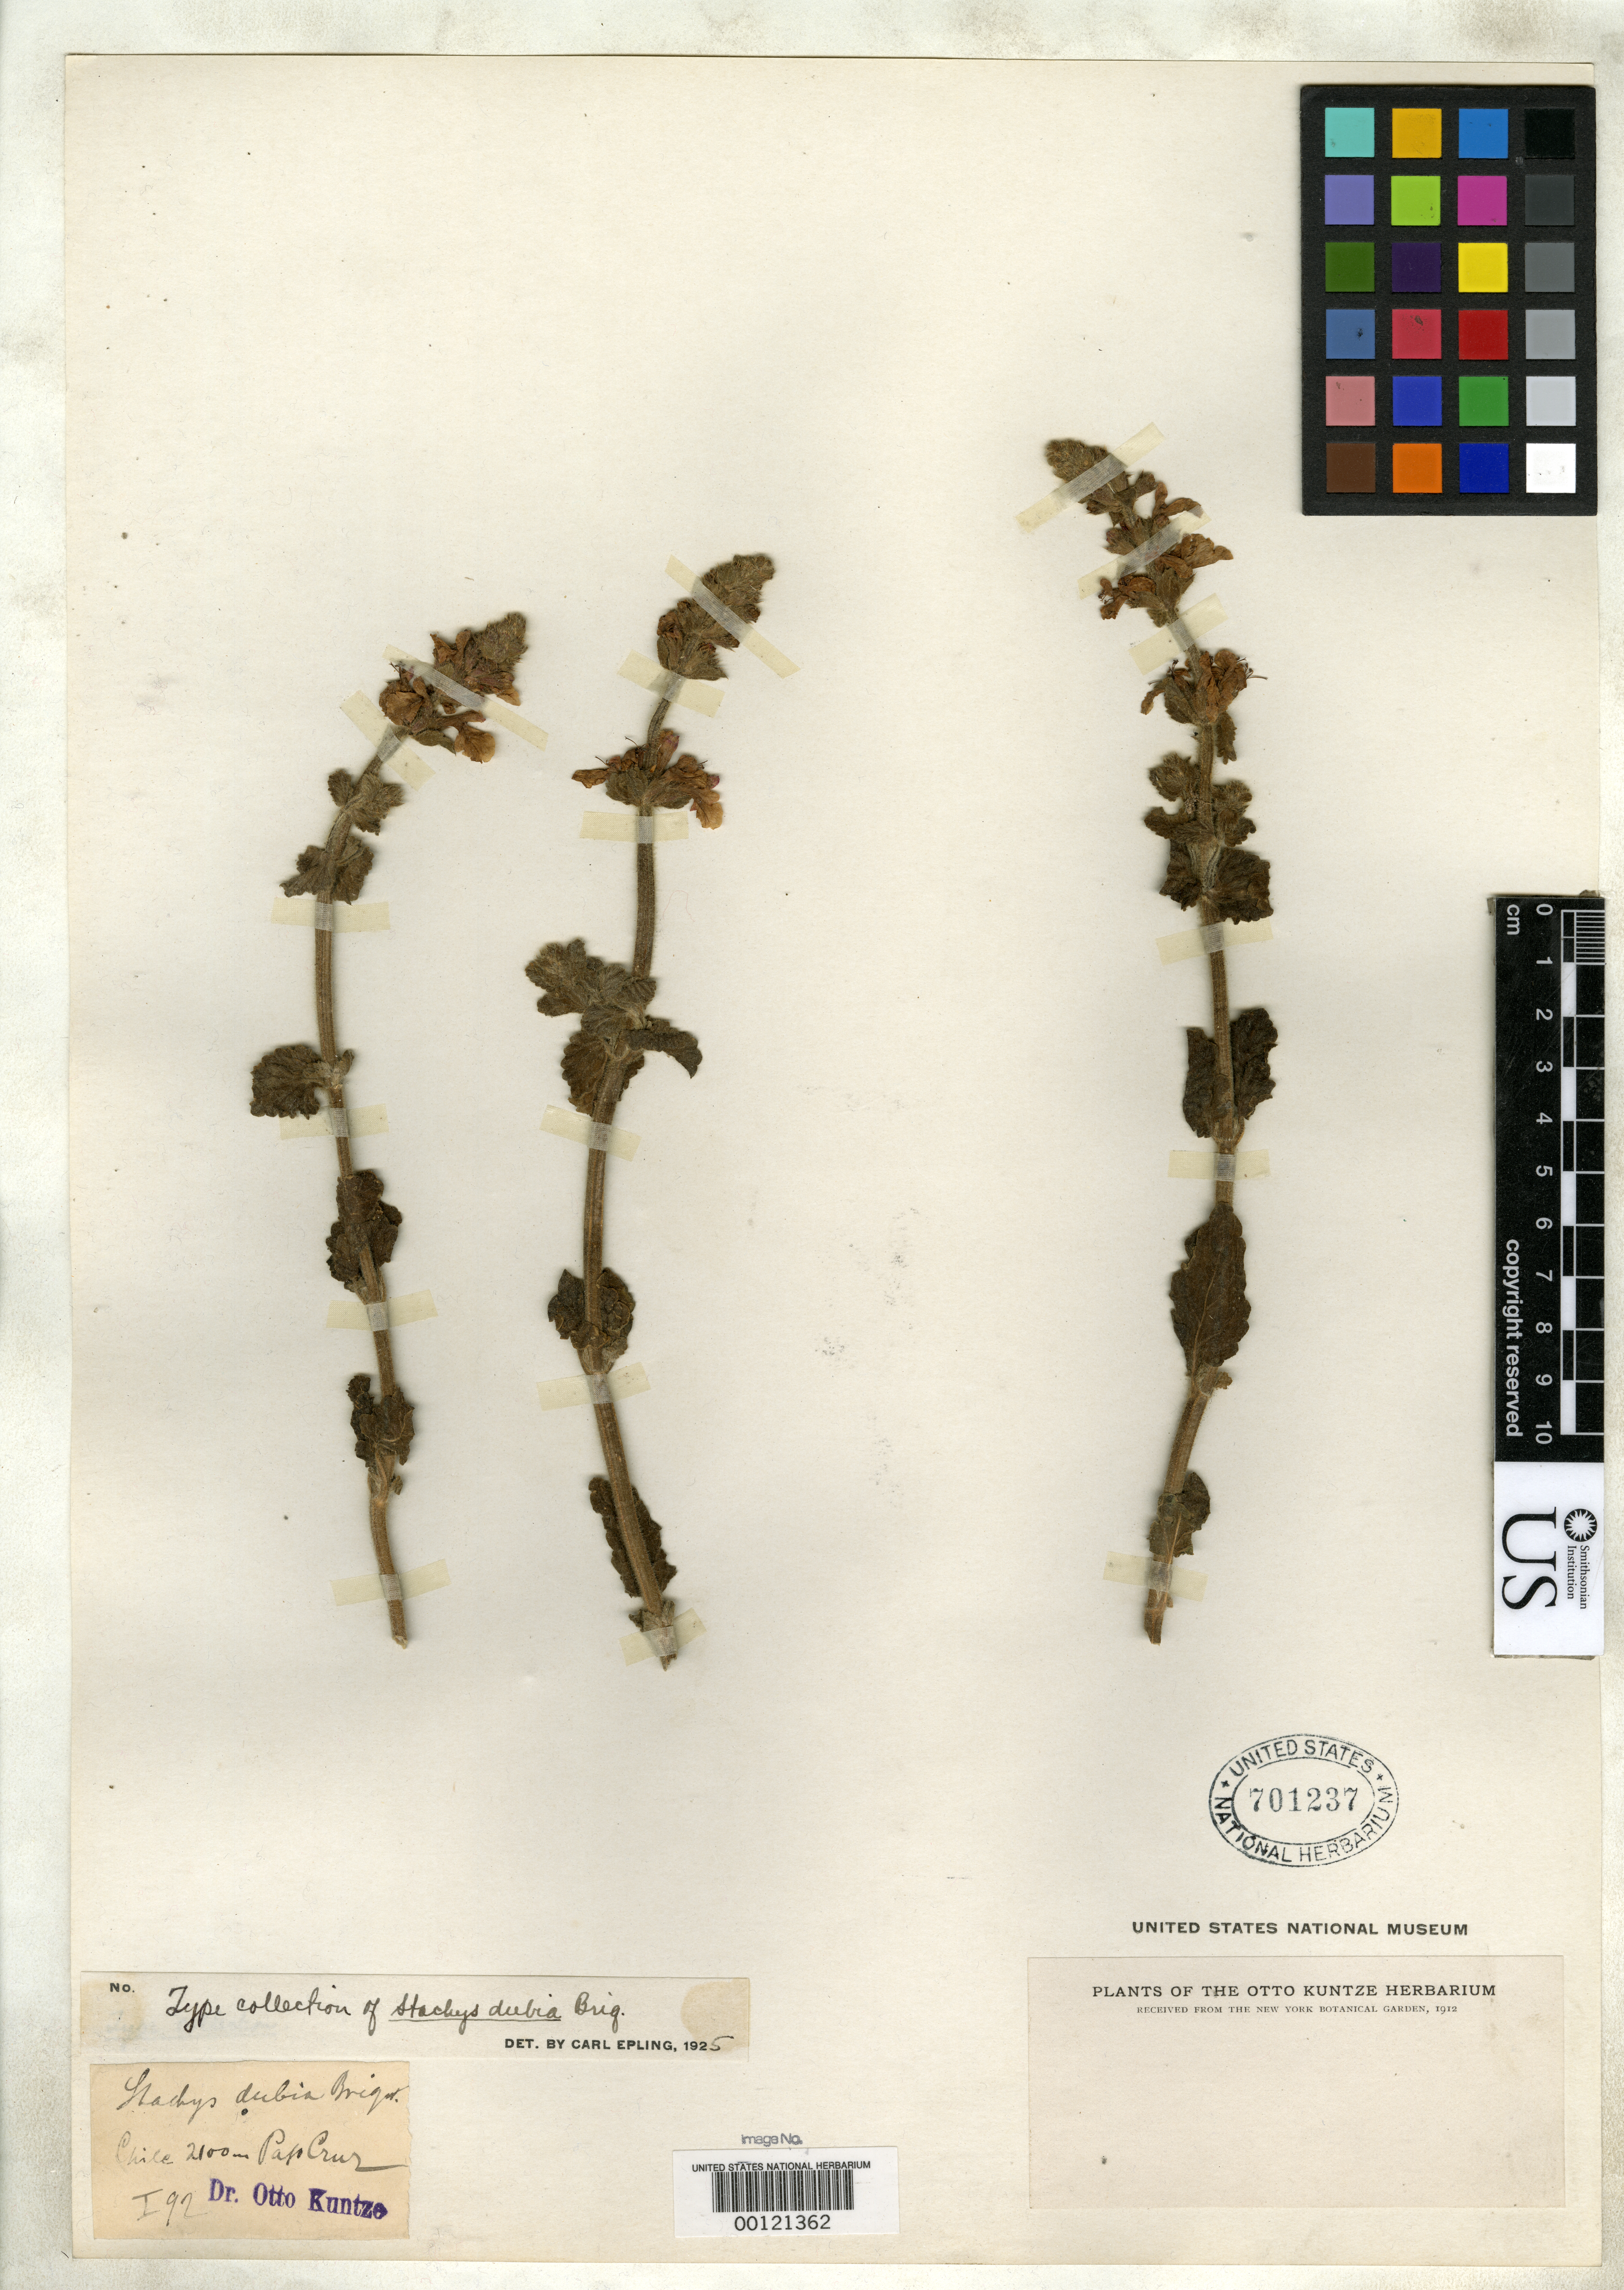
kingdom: Plantae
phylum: Tracheophyta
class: Magnoliopsida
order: Lamiales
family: Lamiaceae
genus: Stachys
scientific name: Stachys dubia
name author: Briq.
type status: Isotype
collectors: C.E.O. Kuntze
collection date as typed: Jan 1892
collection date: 1892-01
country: Chile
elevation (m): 2100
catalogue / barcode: US 701237